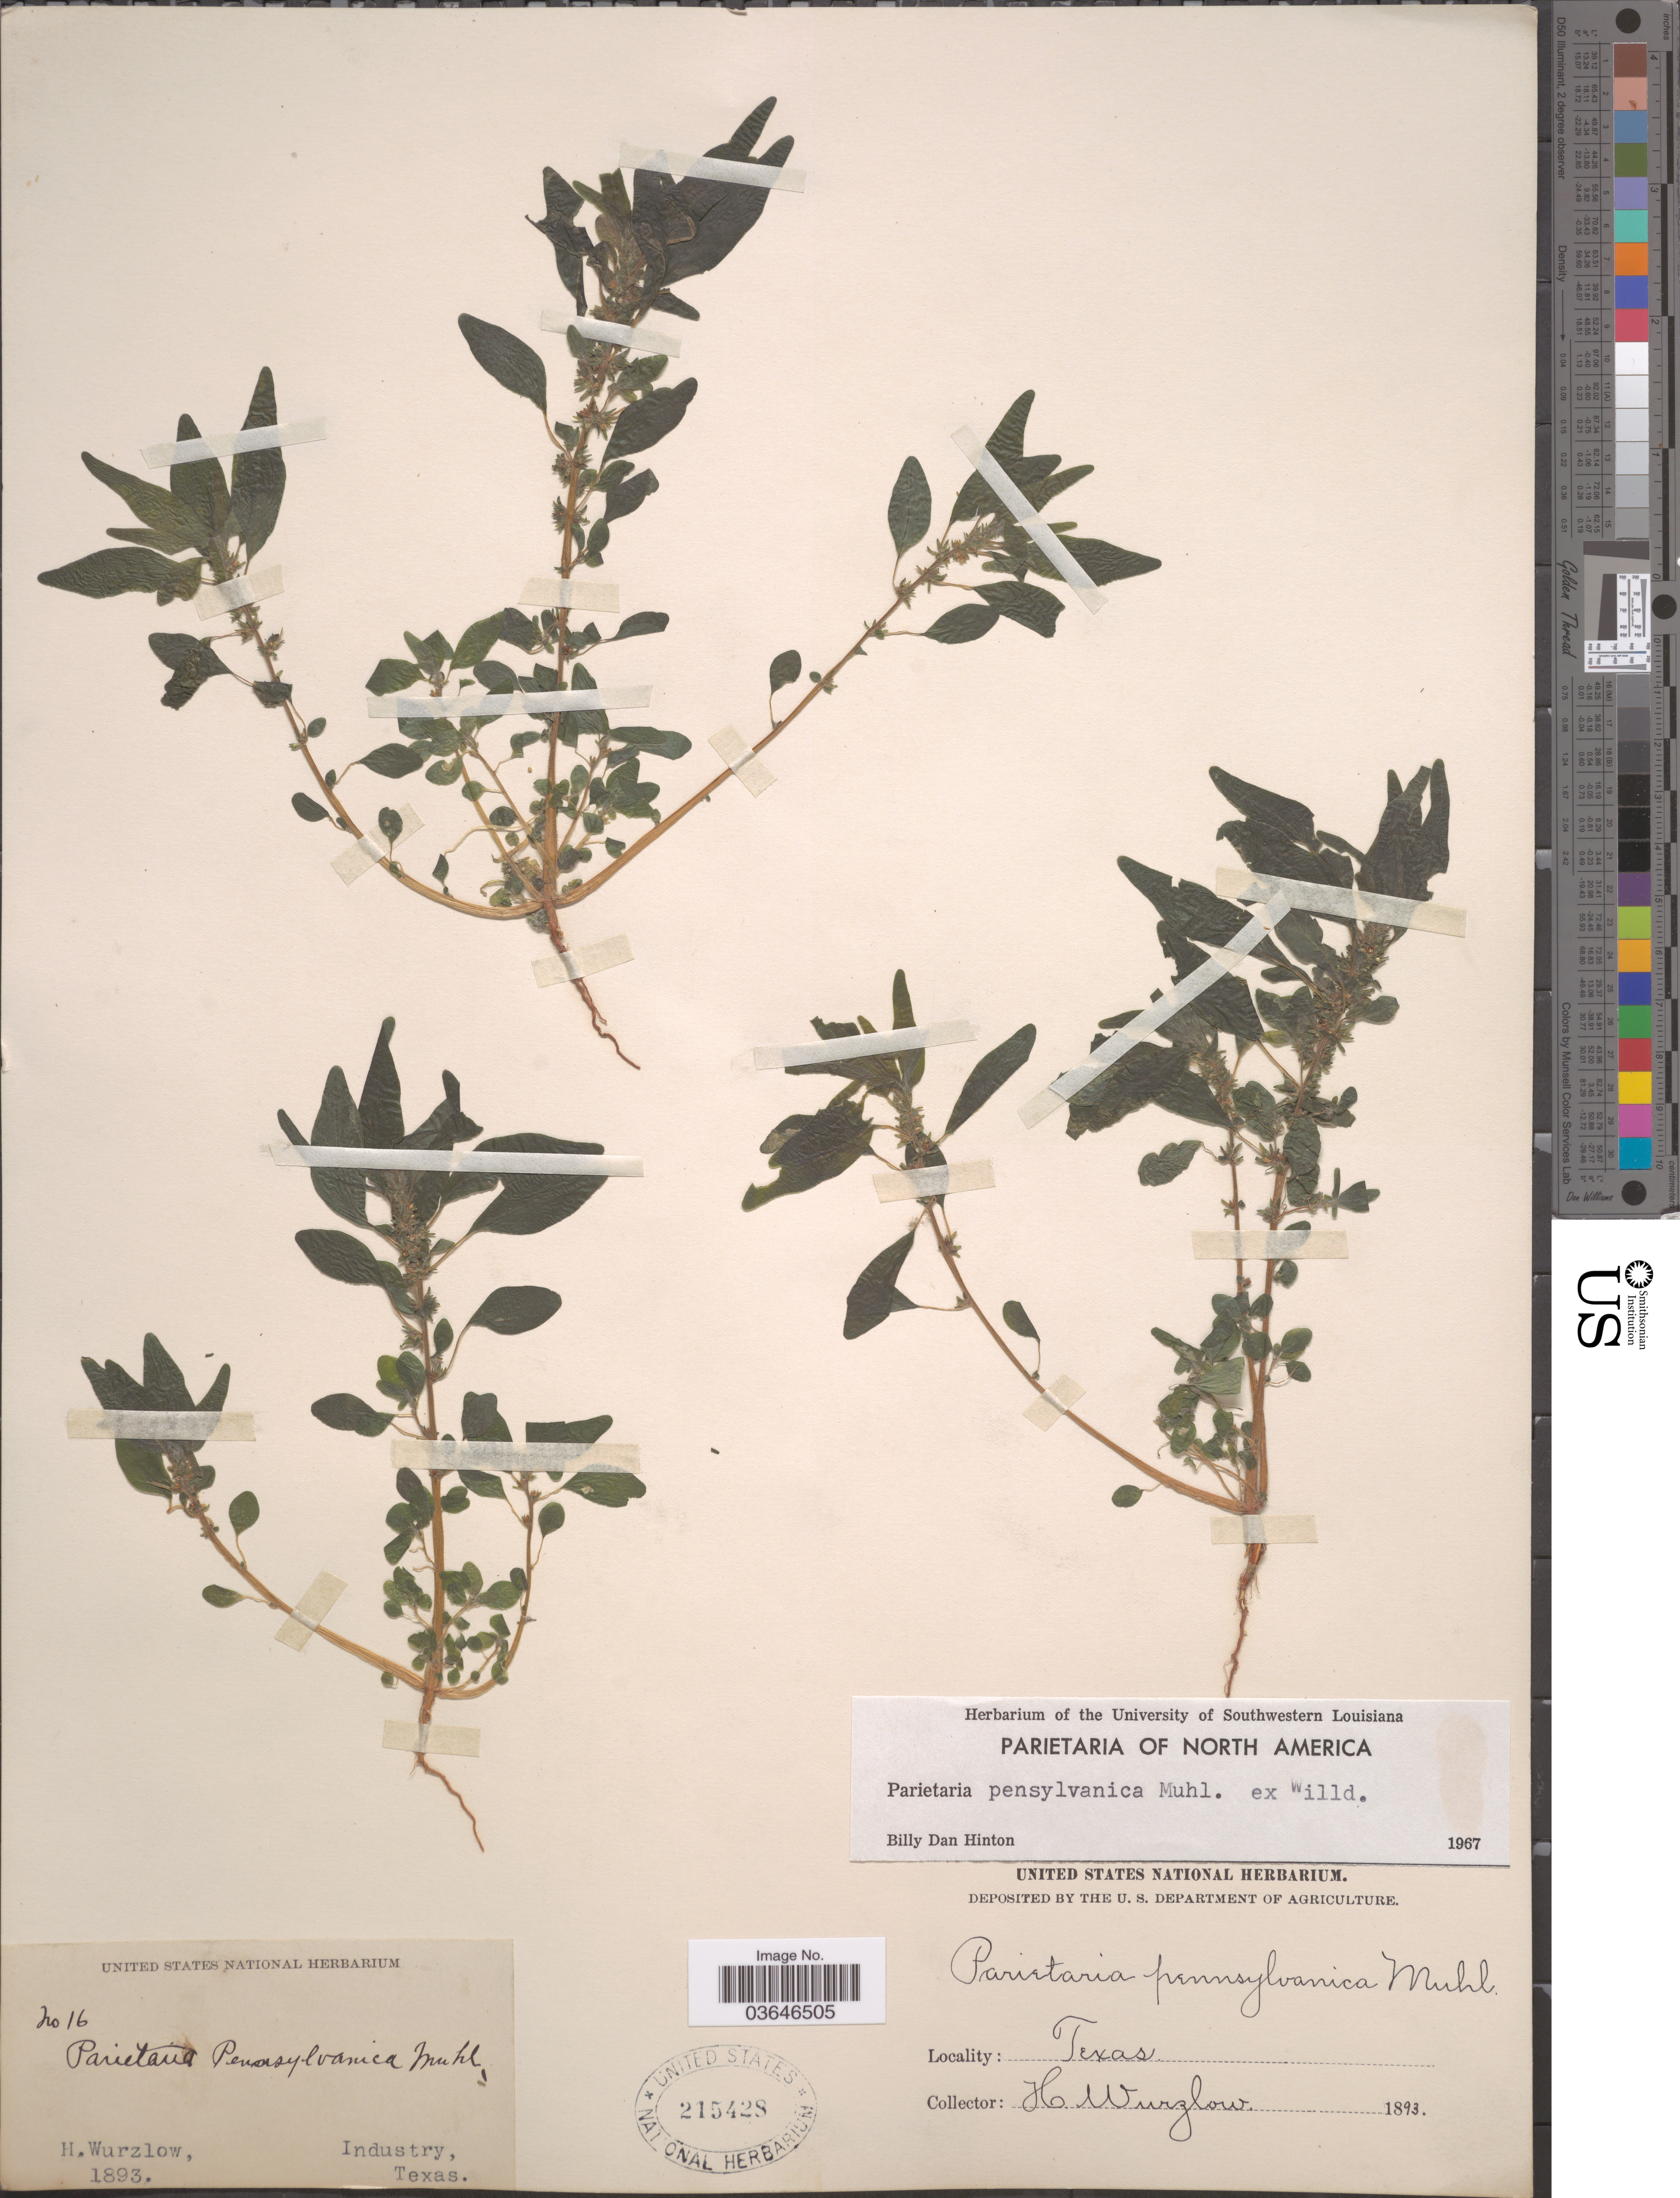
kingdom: Plantae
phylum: Tracheophyta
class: Magnoliopsida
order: Rosales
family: Urticaceae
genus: Parietaria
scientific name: Parietaria pensylvanica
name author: Muhl. ex Willd.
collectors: H. Wurzlow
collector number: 16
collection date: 1893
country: United States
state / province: Texas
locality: Industry.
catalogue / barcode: US 215428